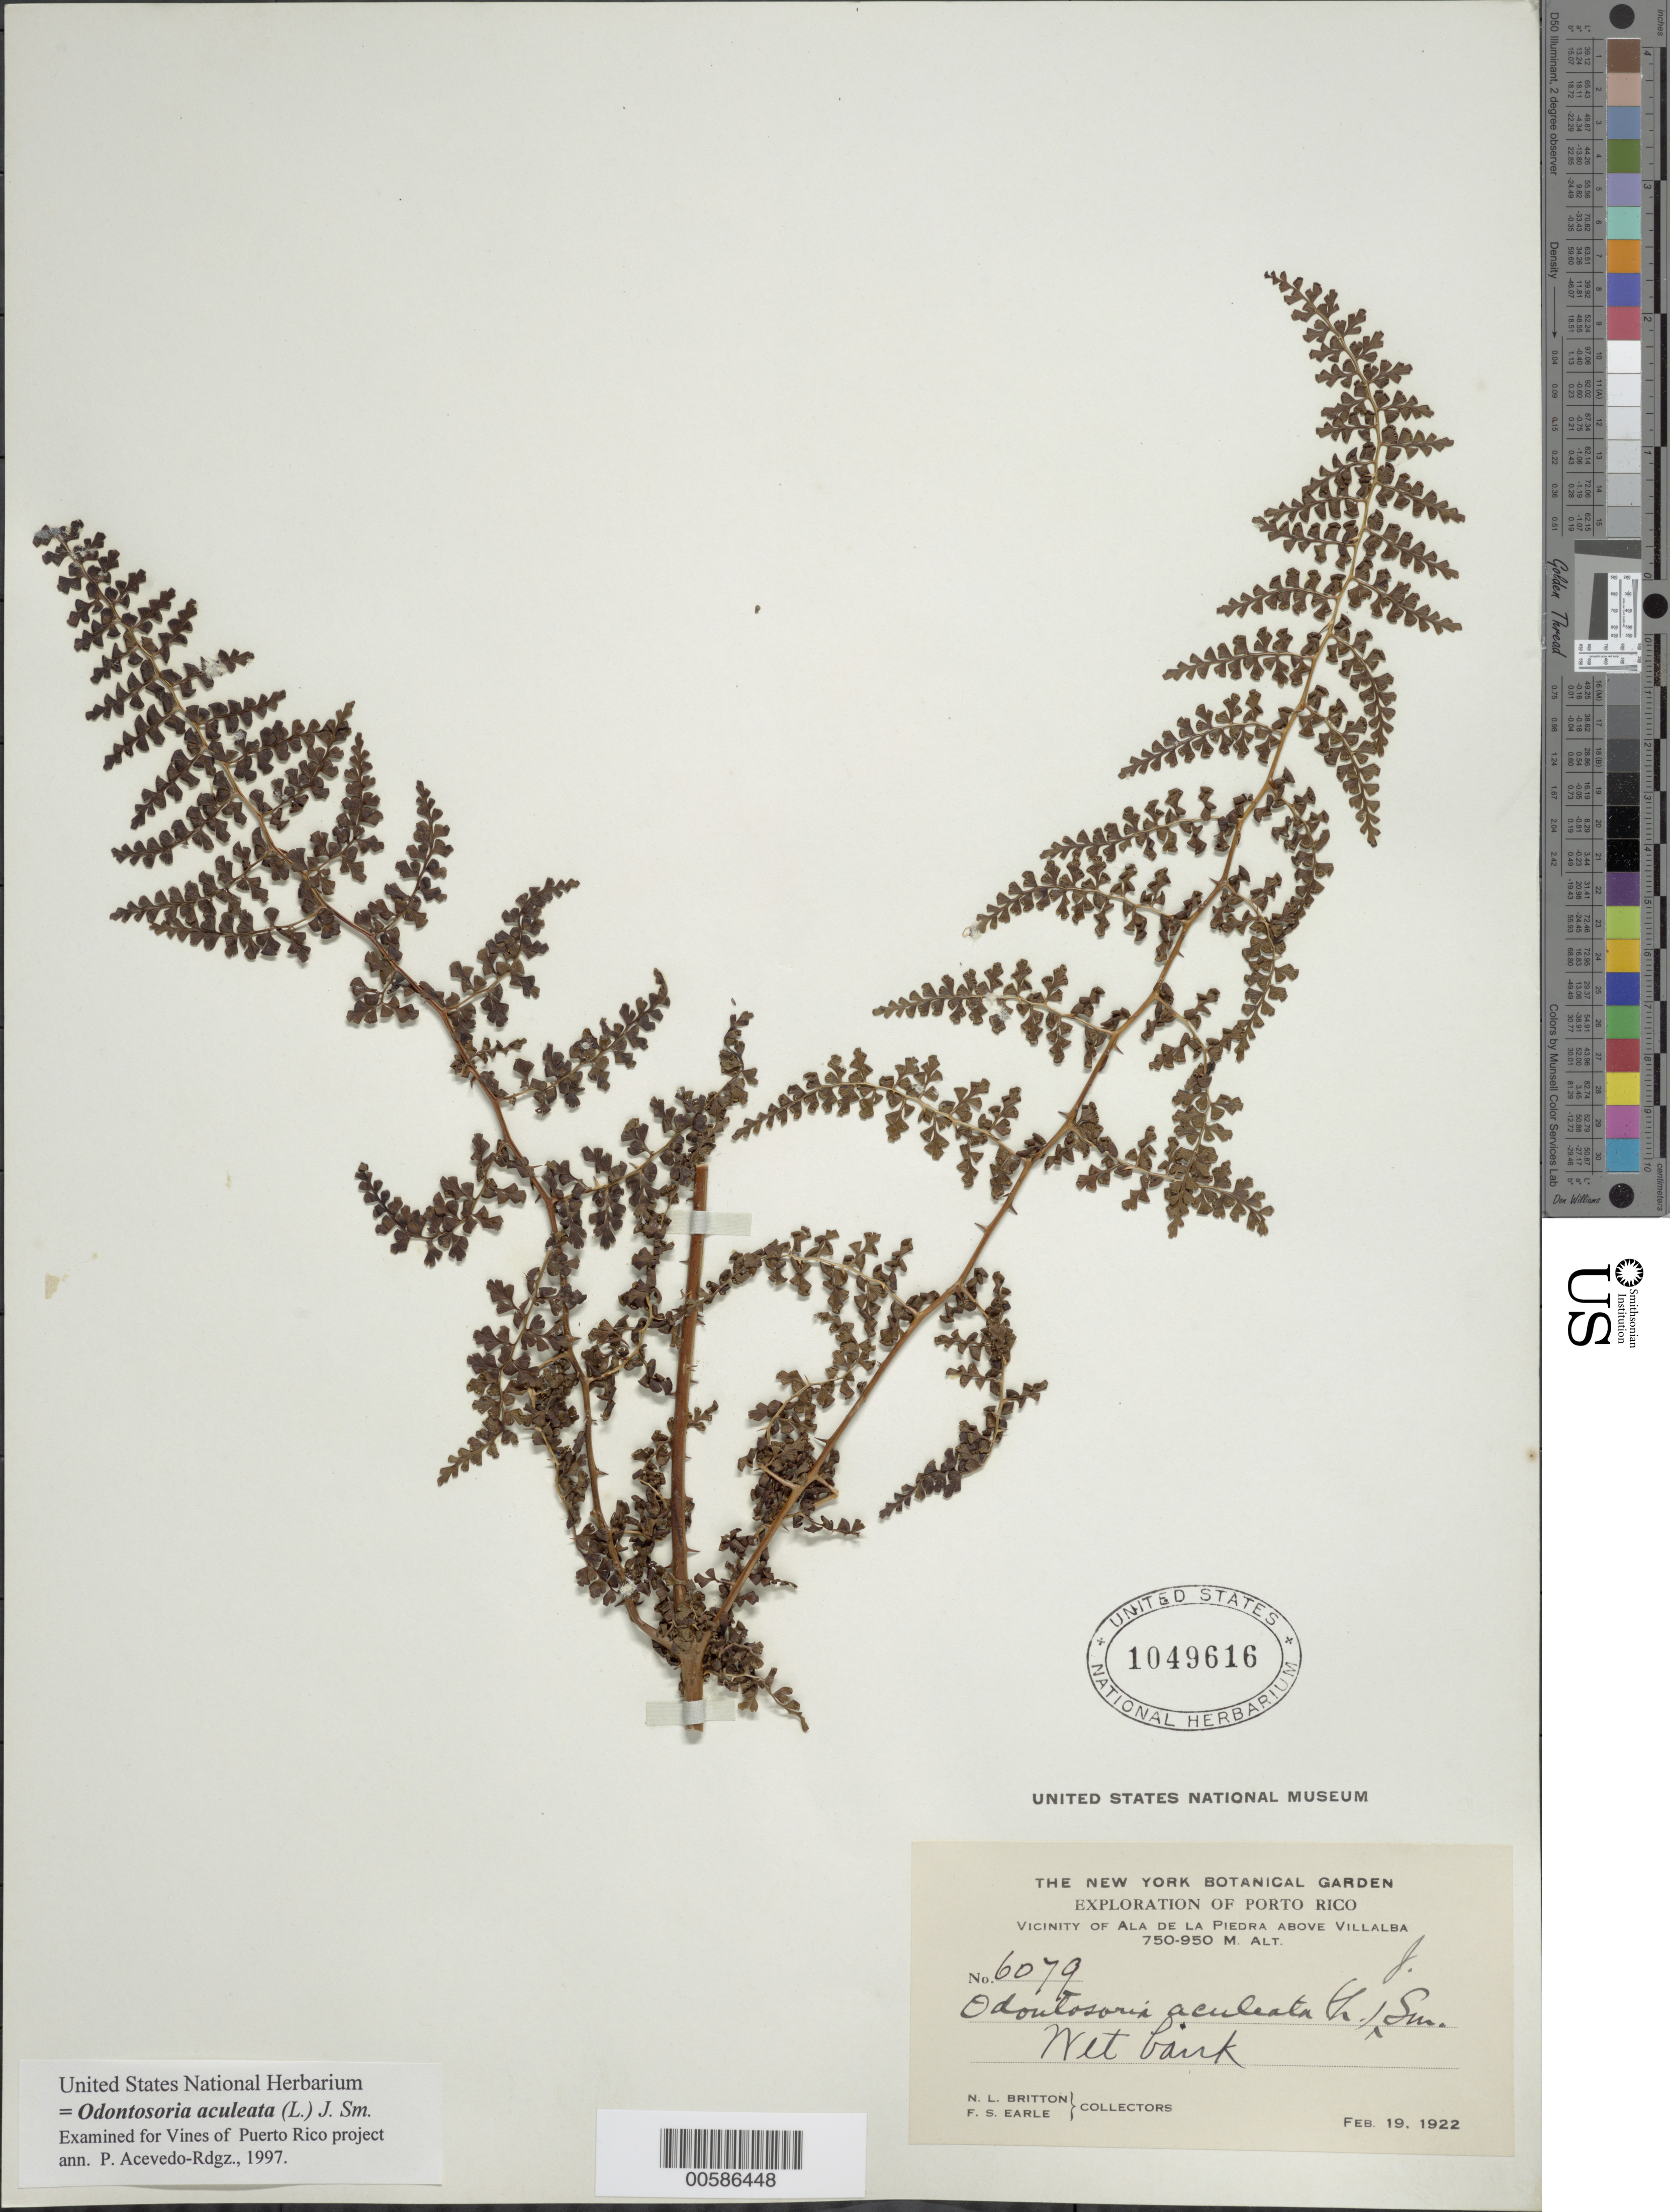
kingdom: Plantae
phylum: Tracheophyta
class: Polypodiopsida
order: Polypodiales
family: Lindsaeaceae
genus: Odontosoria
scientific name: Odontosoria aculeata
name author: (L.) J. Sm.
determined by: Acevedo-Rodríguez, P., (BOT), Smithsonian Institution - National Museum of Natural History (UNITED STATES)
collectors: N. Britton & F. S. Earle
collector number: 6079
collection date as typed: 19 Feb 1922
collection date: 1922-02-19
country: Puerto Rico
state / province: Villalba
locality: Vicinity of Ala de La Piedra, above Villalba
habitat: Wet bank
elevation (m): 750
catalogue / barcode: US 1049616